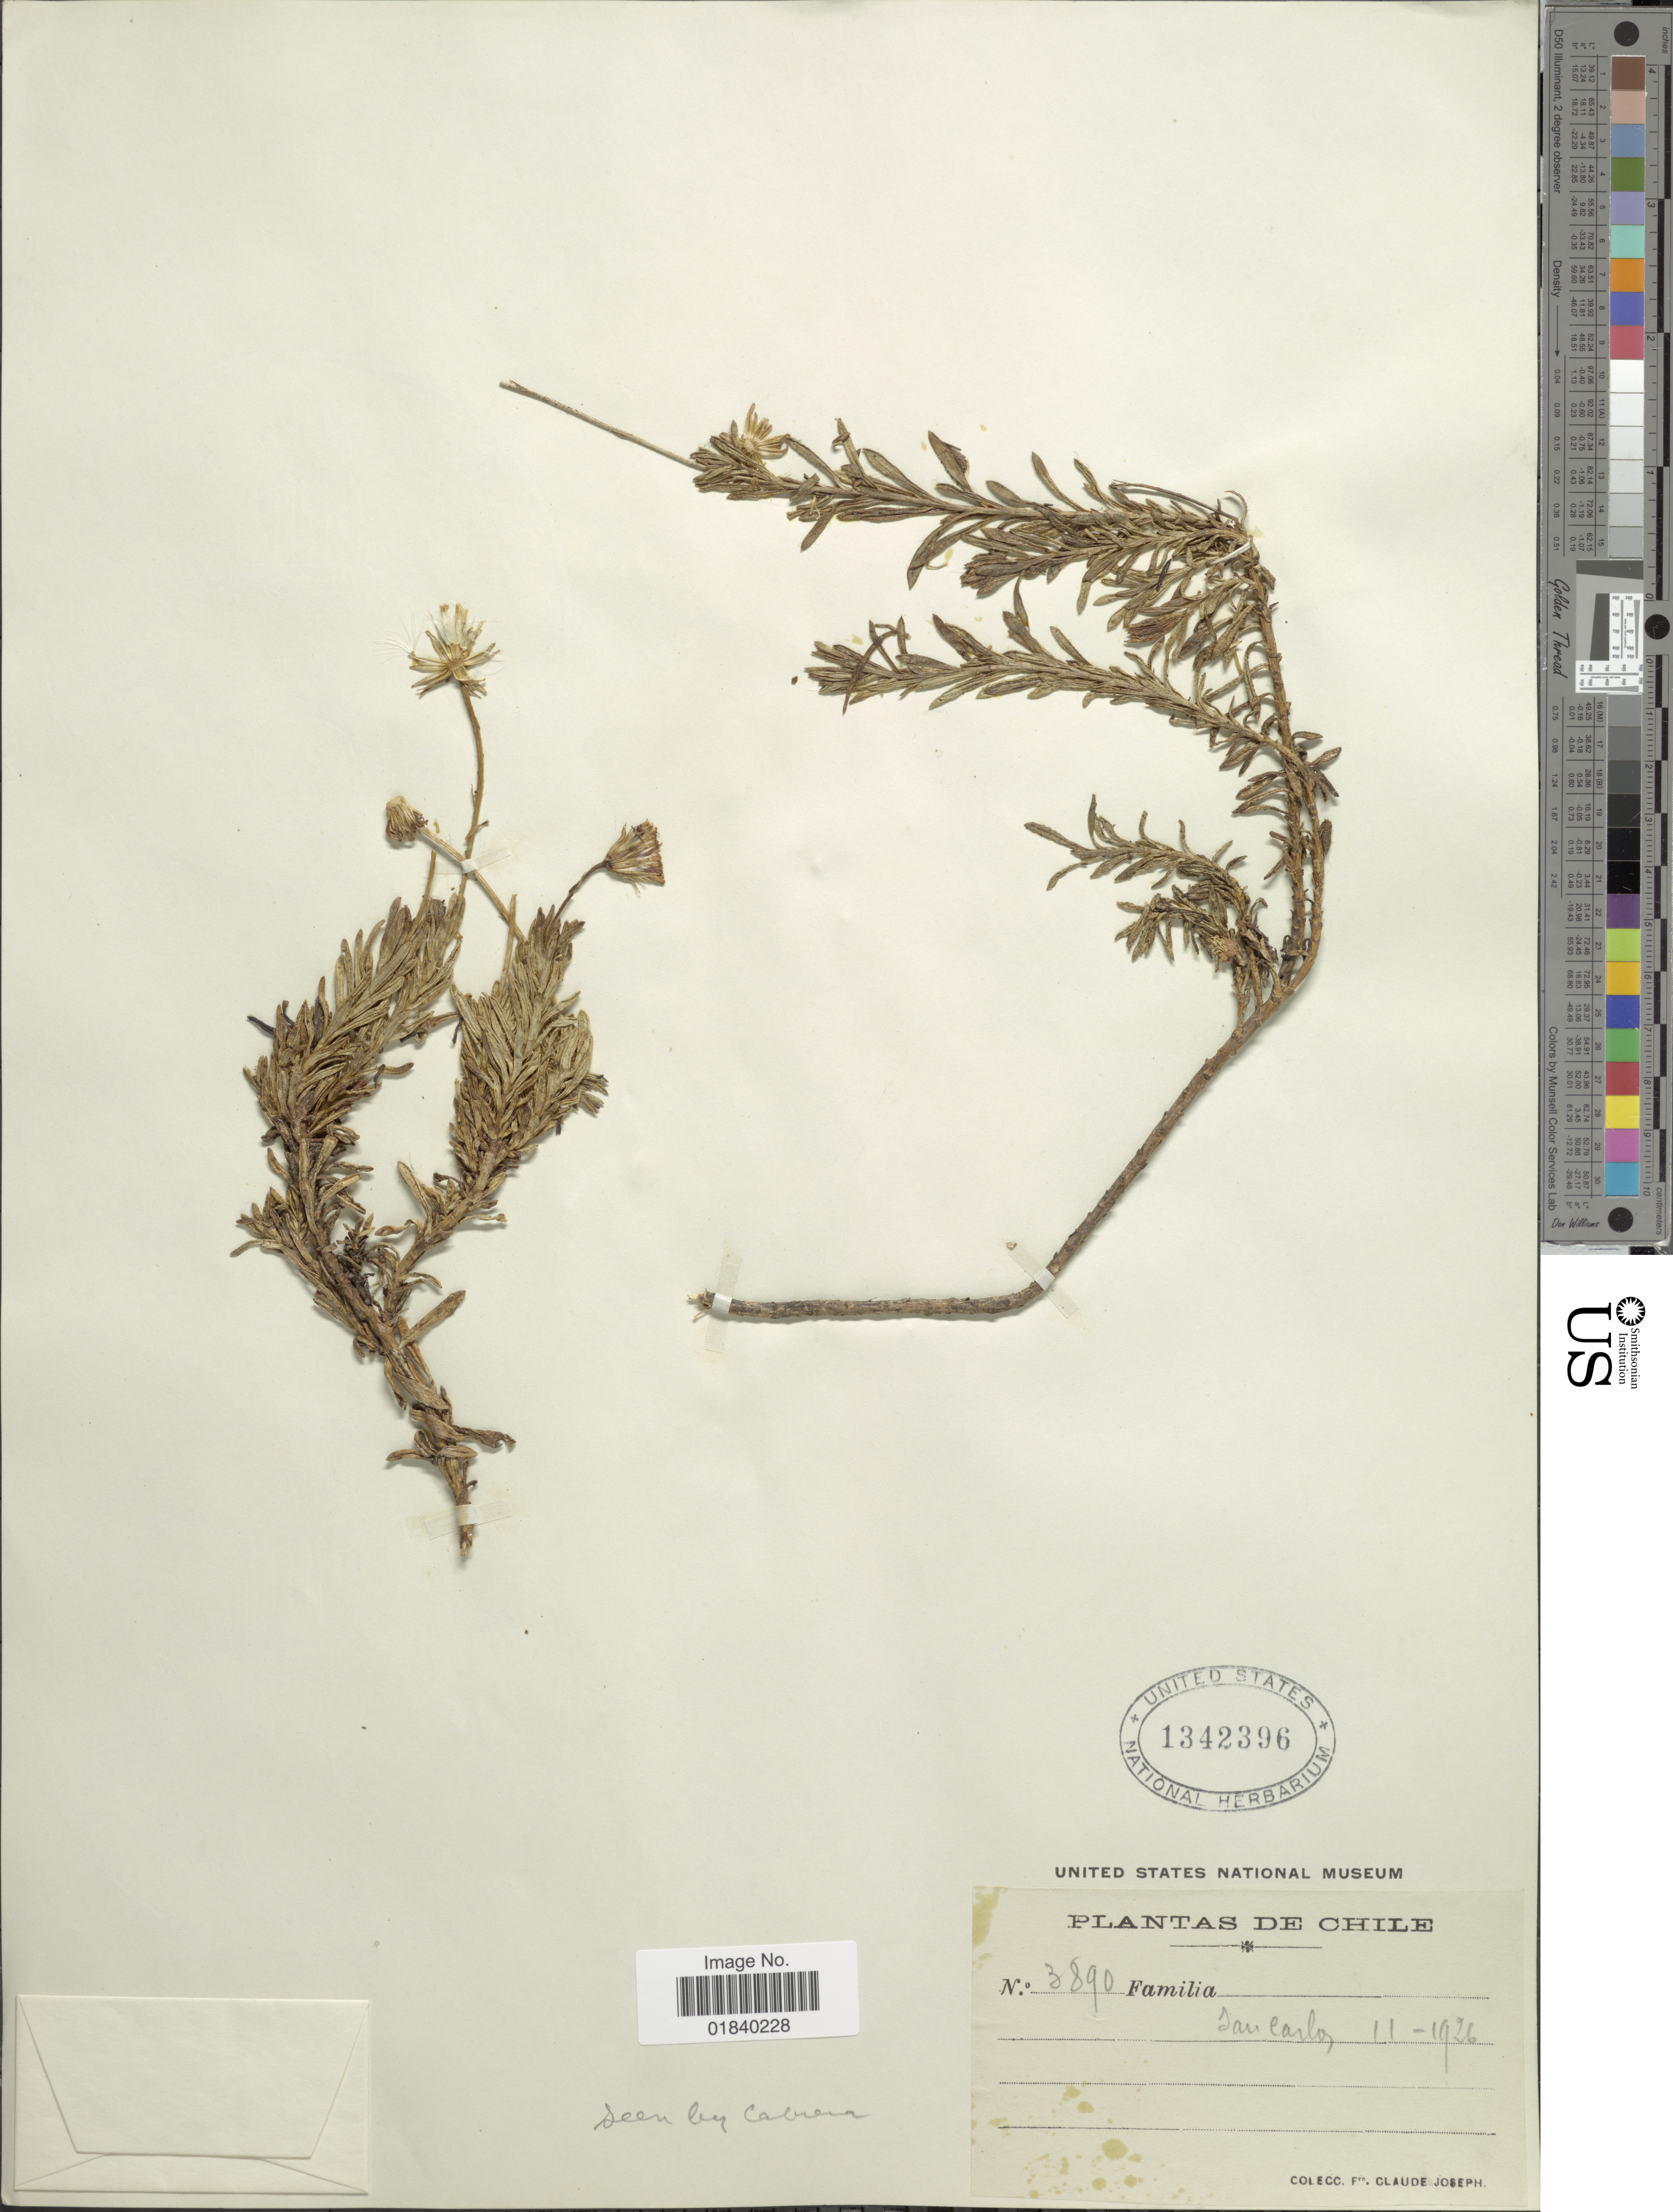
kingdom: Plantae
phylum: Tracheophyta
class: Magnoliopsida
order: Asterales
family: Asteraceae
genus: Senecio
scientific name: Senecio sp.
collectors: Bro. Claude-Joseph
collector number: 3890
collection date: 1926-11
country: Chile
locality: San Carlos.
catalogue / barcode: US 1342396